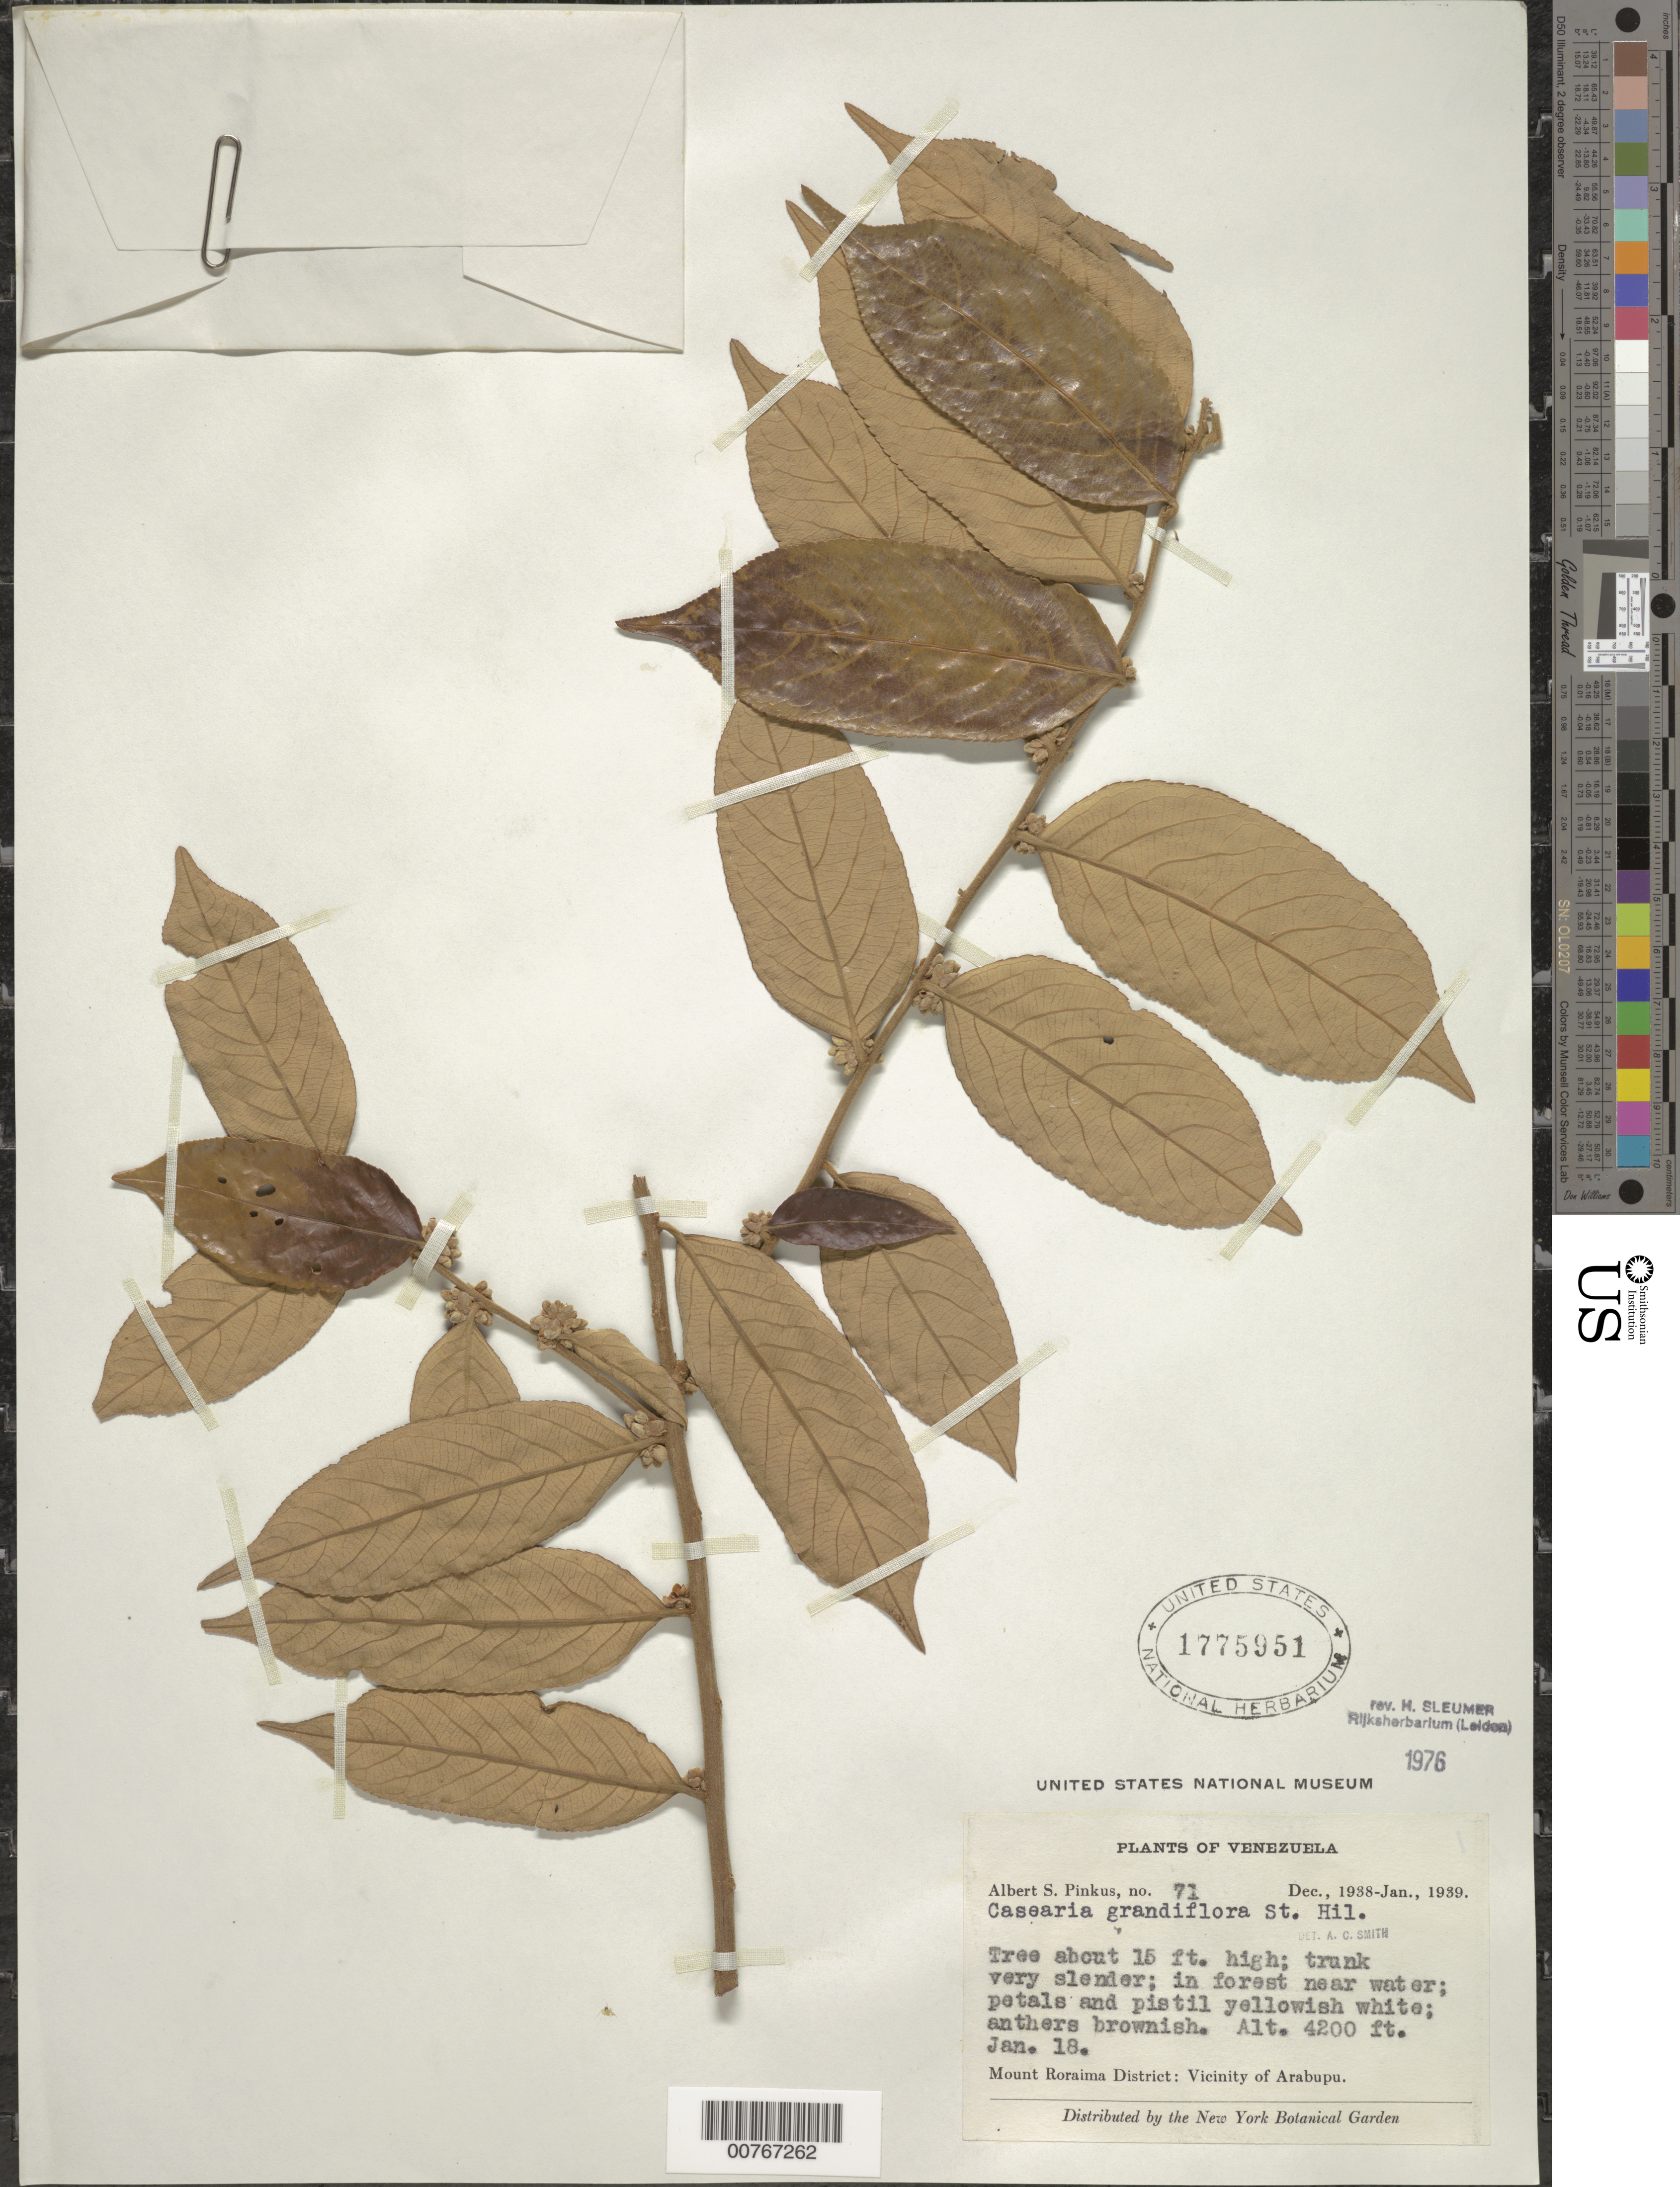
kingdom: Plantae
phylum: Tracheophyta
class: Magnoliopsida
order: Malpighiales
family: Salicaceae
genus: Casearia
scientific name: Casearia grandiflora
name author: Cambess.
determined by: Sleumer, H. O.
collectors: A. Pinkus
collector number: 71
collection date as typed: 18-Jan-39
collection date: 1939-01-18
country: Venezuela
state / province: Bolívar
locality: Mt. Roraima District; vic of Arabupu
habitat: Forest near water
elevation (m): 1280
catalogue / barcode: US 1775951